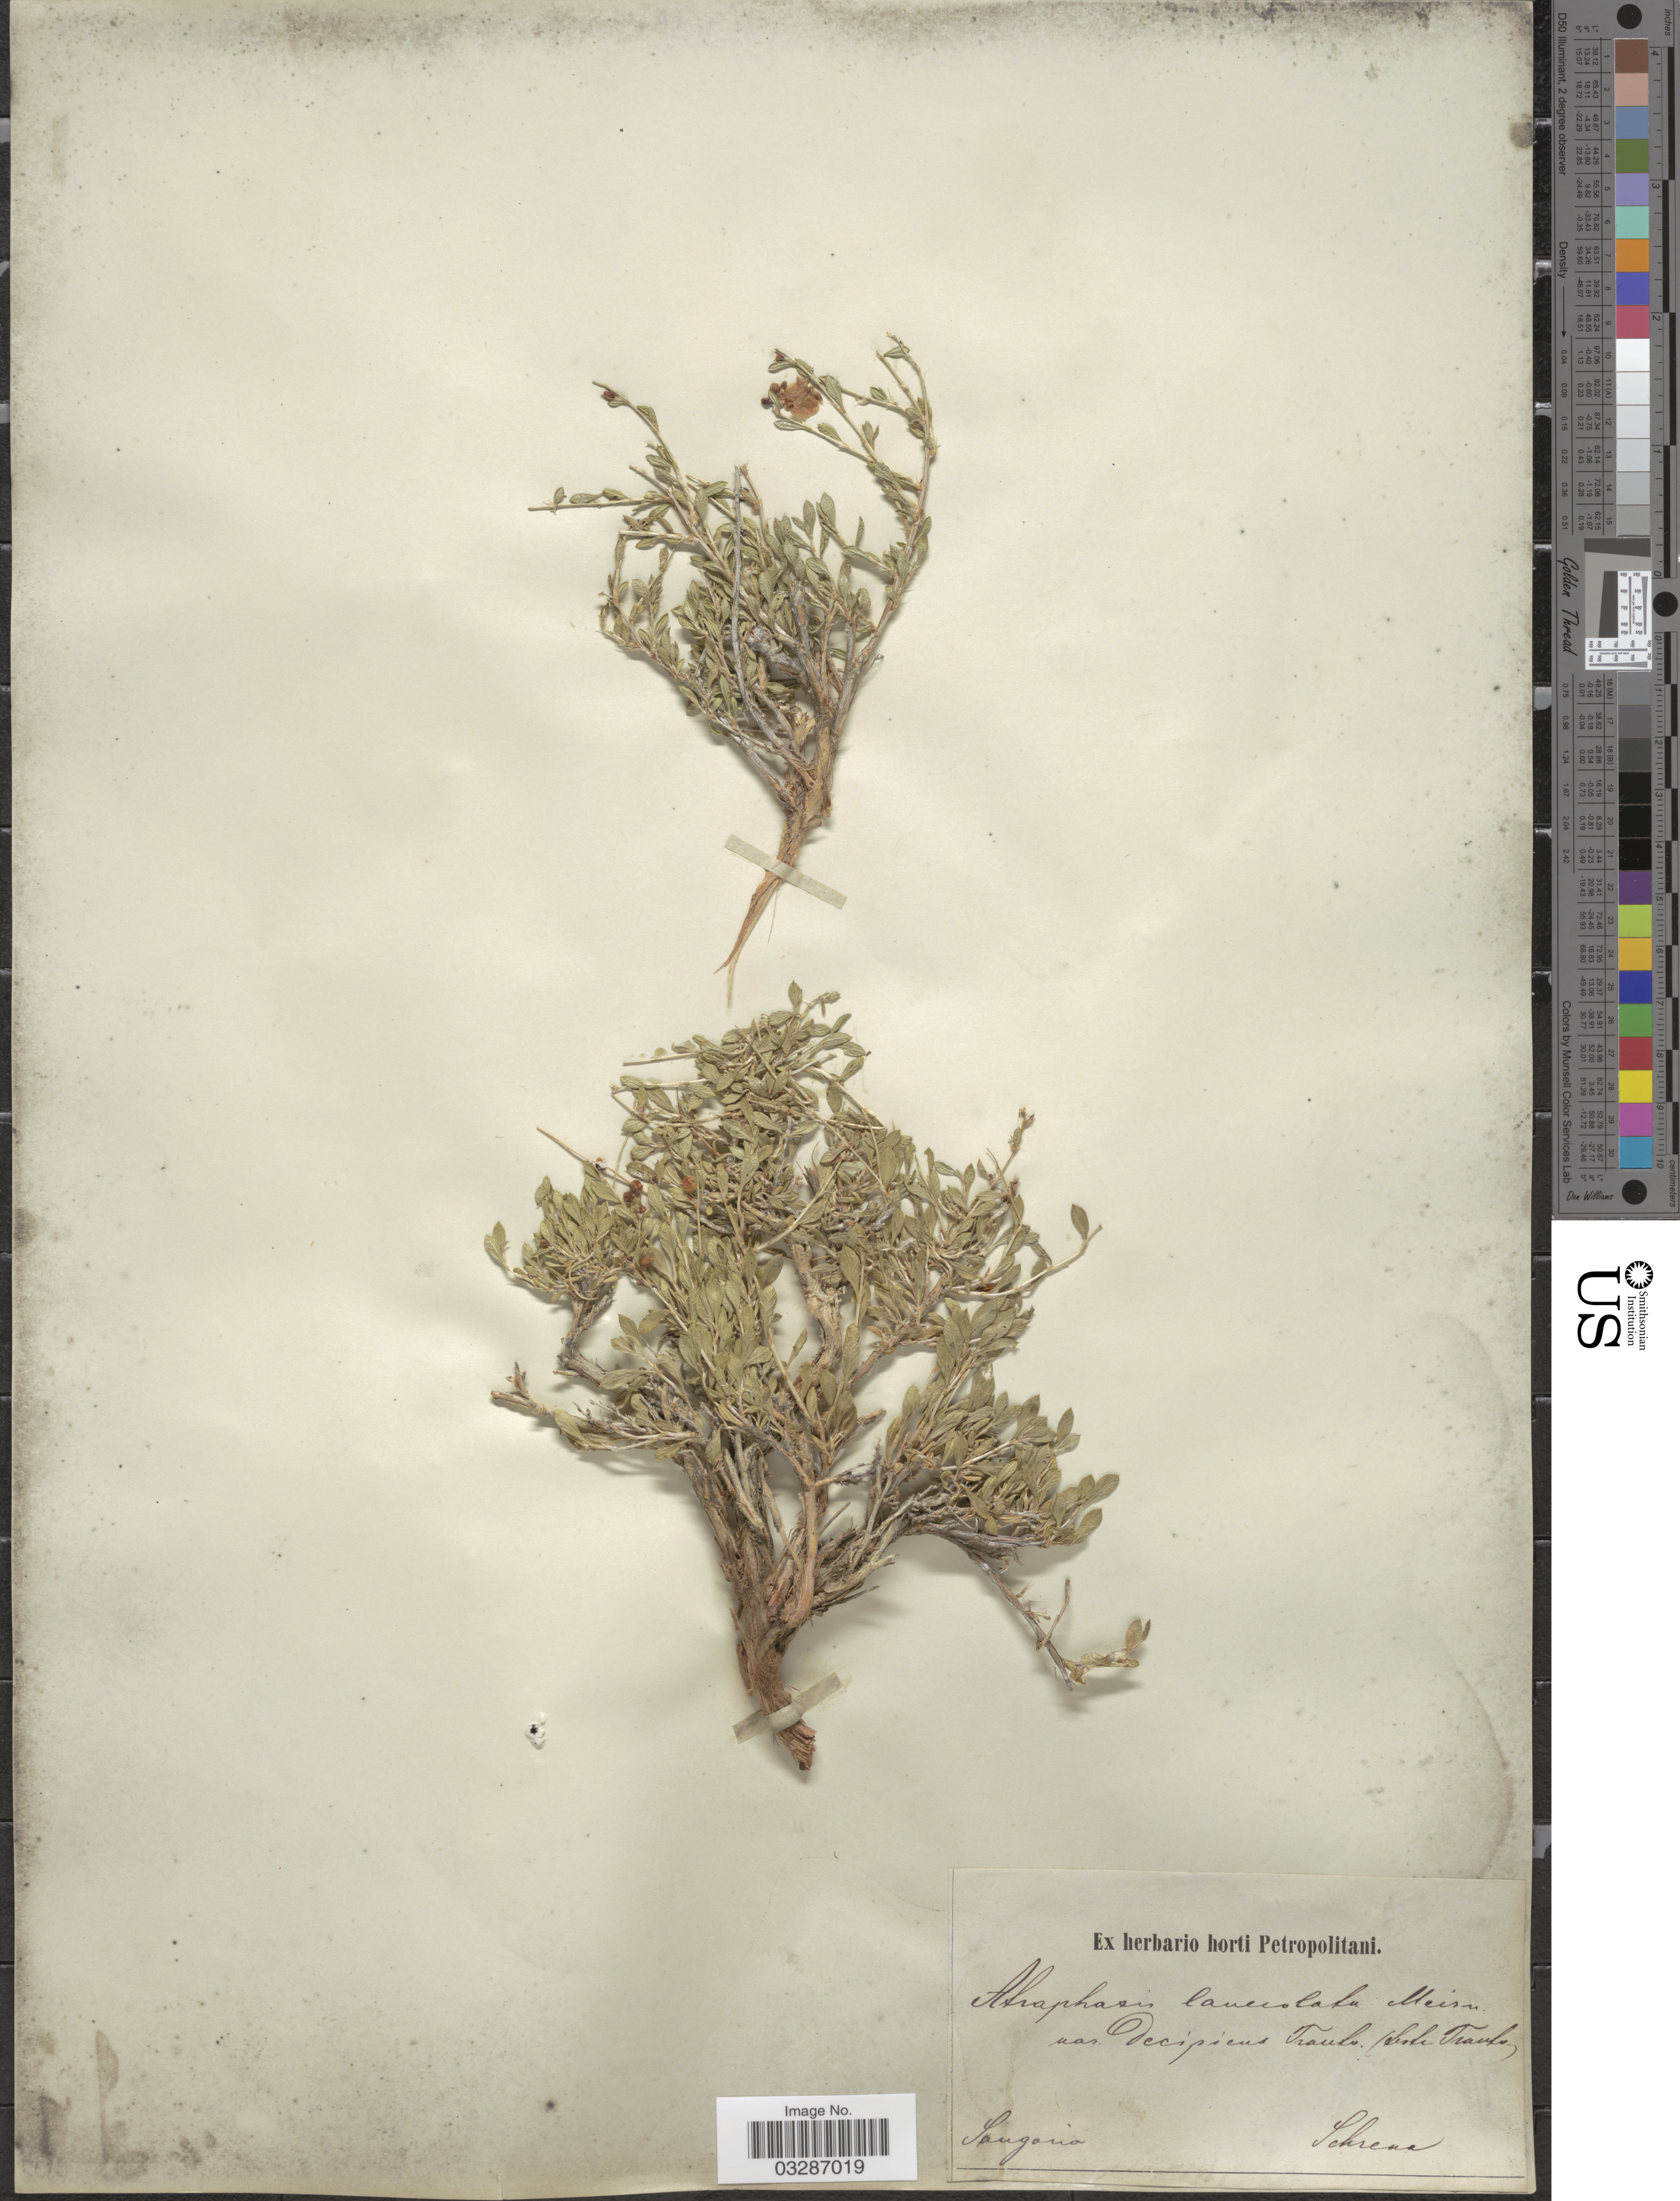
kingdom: Plantae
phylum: Tracheophyta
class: Magnoliopsida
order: Caryophyllales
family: Polygonaceae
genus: Atraphaxis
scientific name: Atraphaxis frutescens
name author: (L.) K. Koch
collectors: A.G. Schrenk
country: China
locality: Songaria.